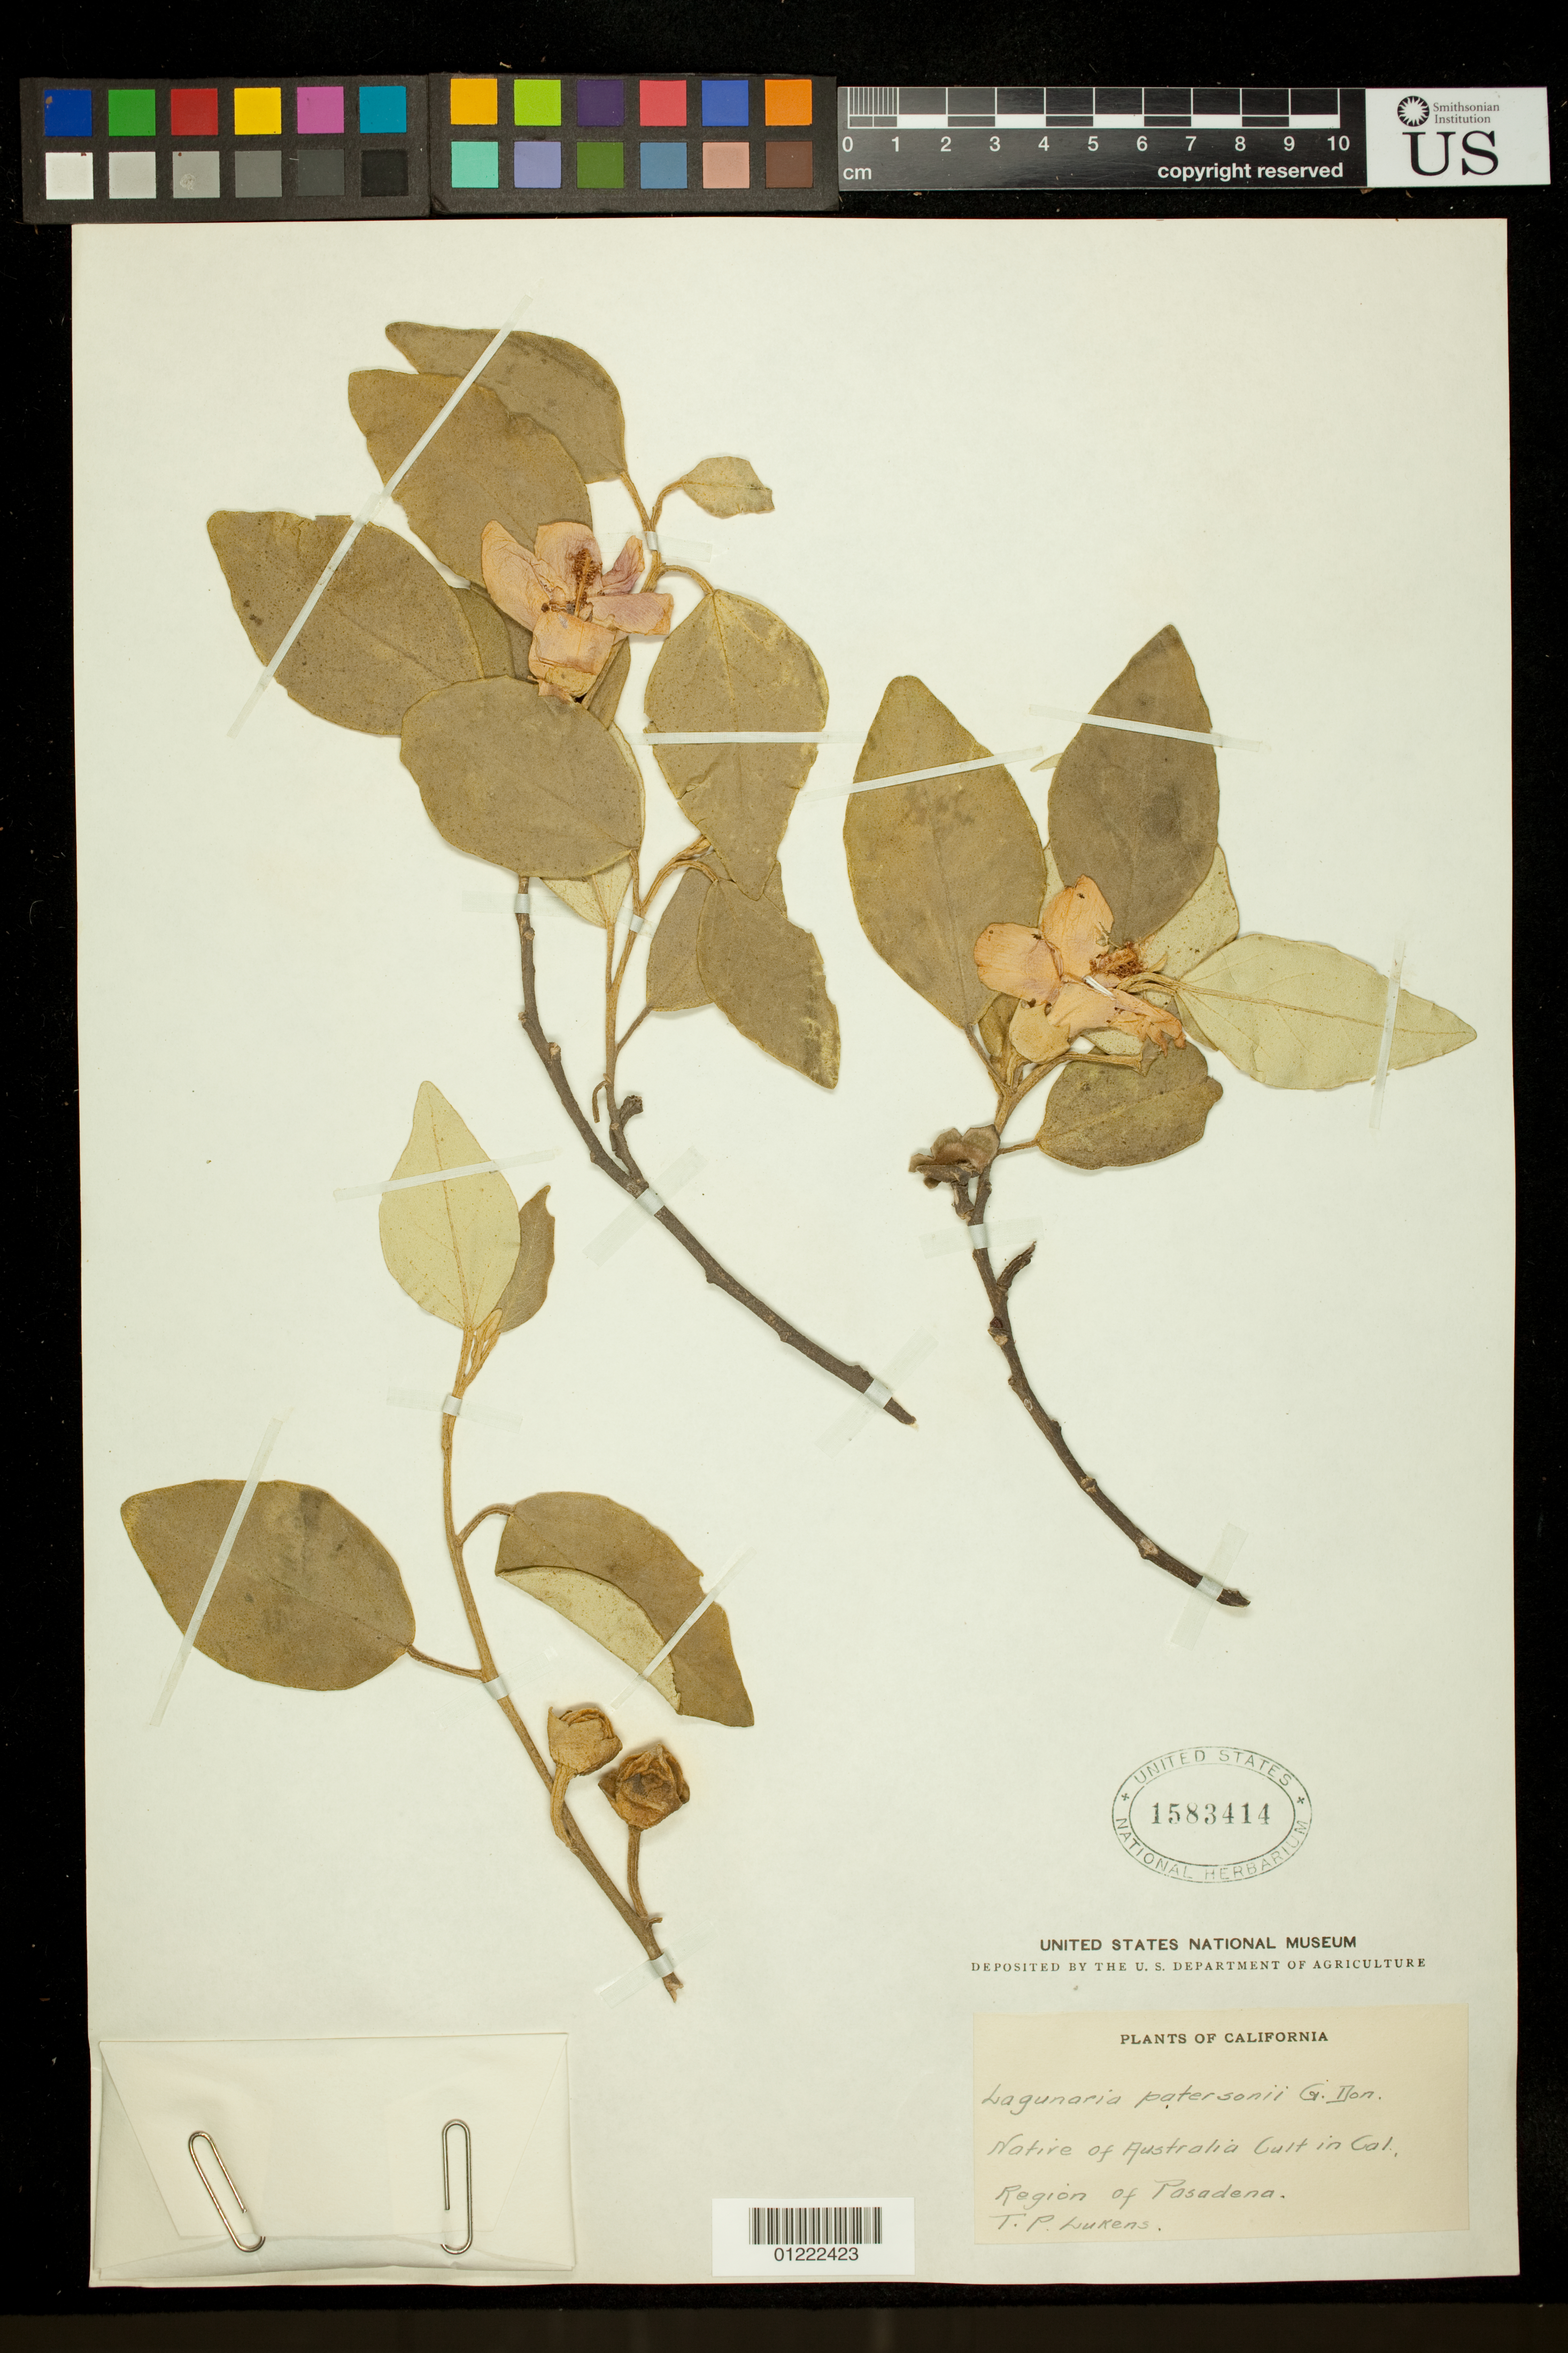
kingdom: Plantae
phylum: Tracheophyta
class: Magnoliopsida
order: Malvales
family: Malvaceae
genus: Lagunaria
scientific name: Lagunaria patersonia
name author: (Andrews) G. Don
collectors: T. Lukens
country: United States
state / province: California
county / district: Los Angeles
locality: Native of Australia Cult in Cal., Region of Pasadena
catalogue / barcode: US 1583414